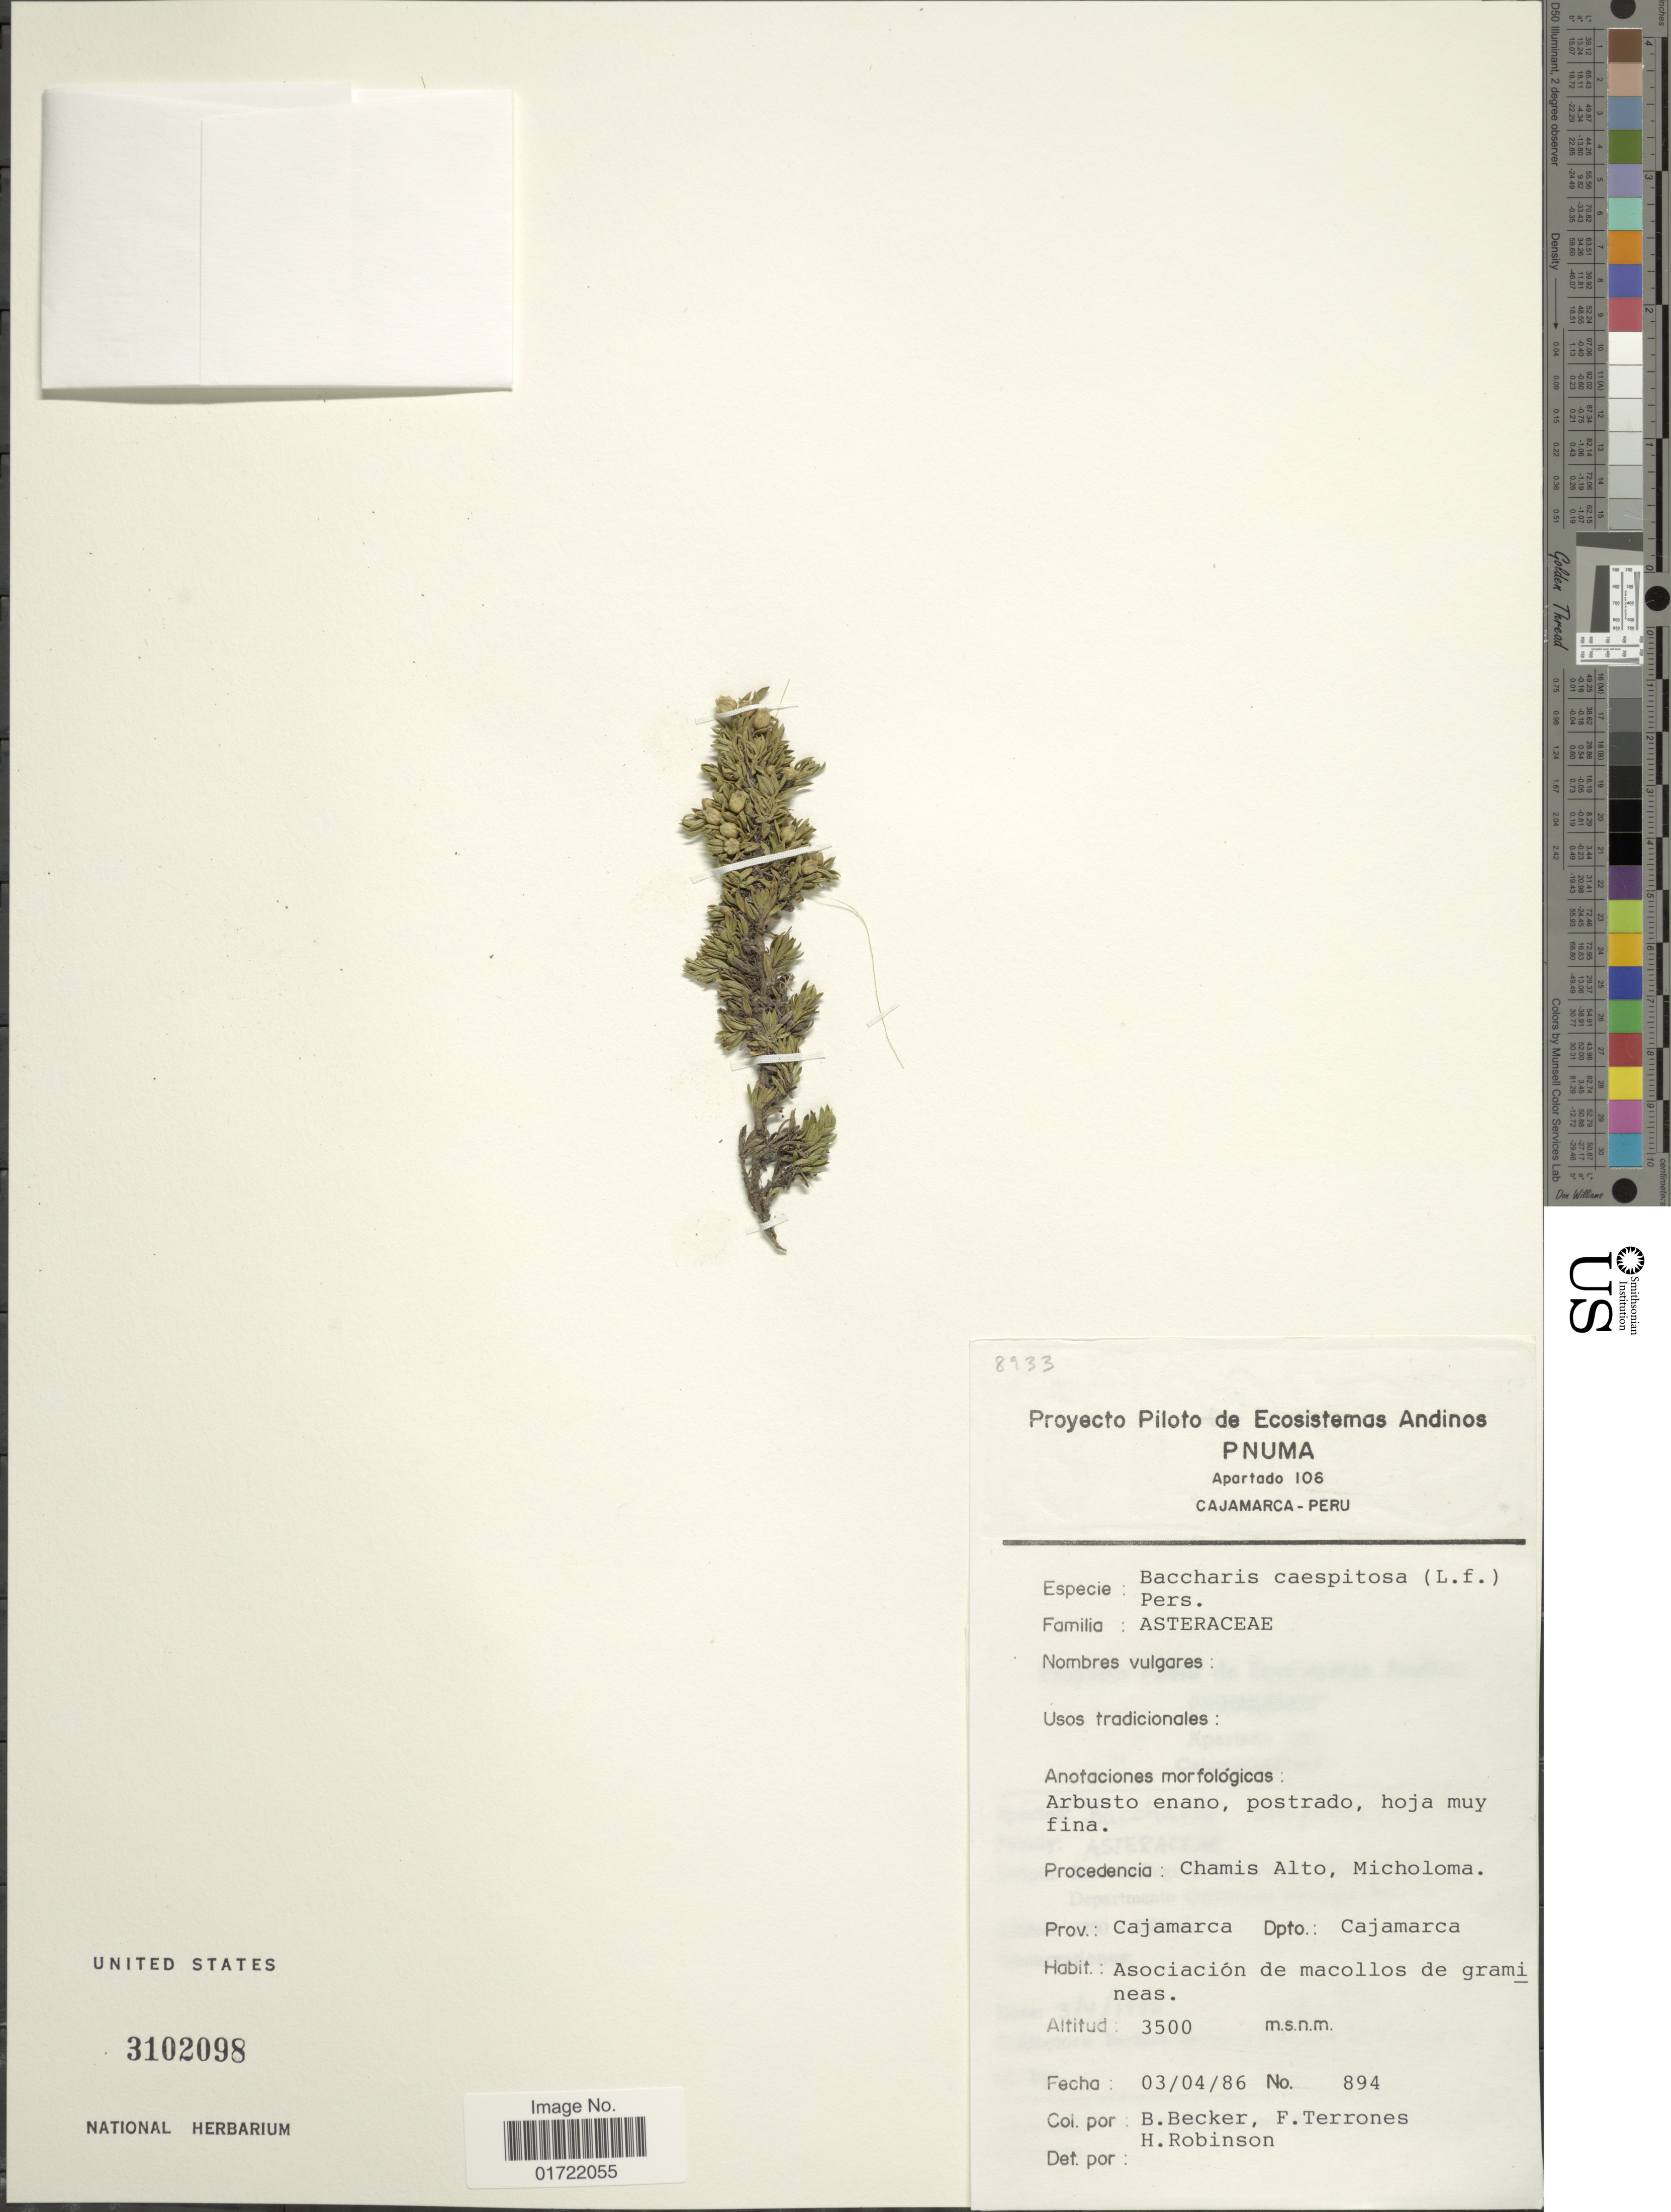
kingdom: Plantae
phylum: Tracheophyta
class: Magnoliopsida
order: Asterales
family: Asteraceae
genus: Baccharis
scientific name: Baccharis caespitosa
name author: (Ruiz & Pav.) Pers.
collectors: B. Becker, F. Terrones & H. Robinson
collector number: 894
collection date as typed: Transcribed d/m/y: 3/4/86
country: Peru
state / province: Cajamarca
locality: Dpto. Cajamarca, Chamis Alto, Micholoma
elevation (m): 3500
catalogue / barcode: US 3102098